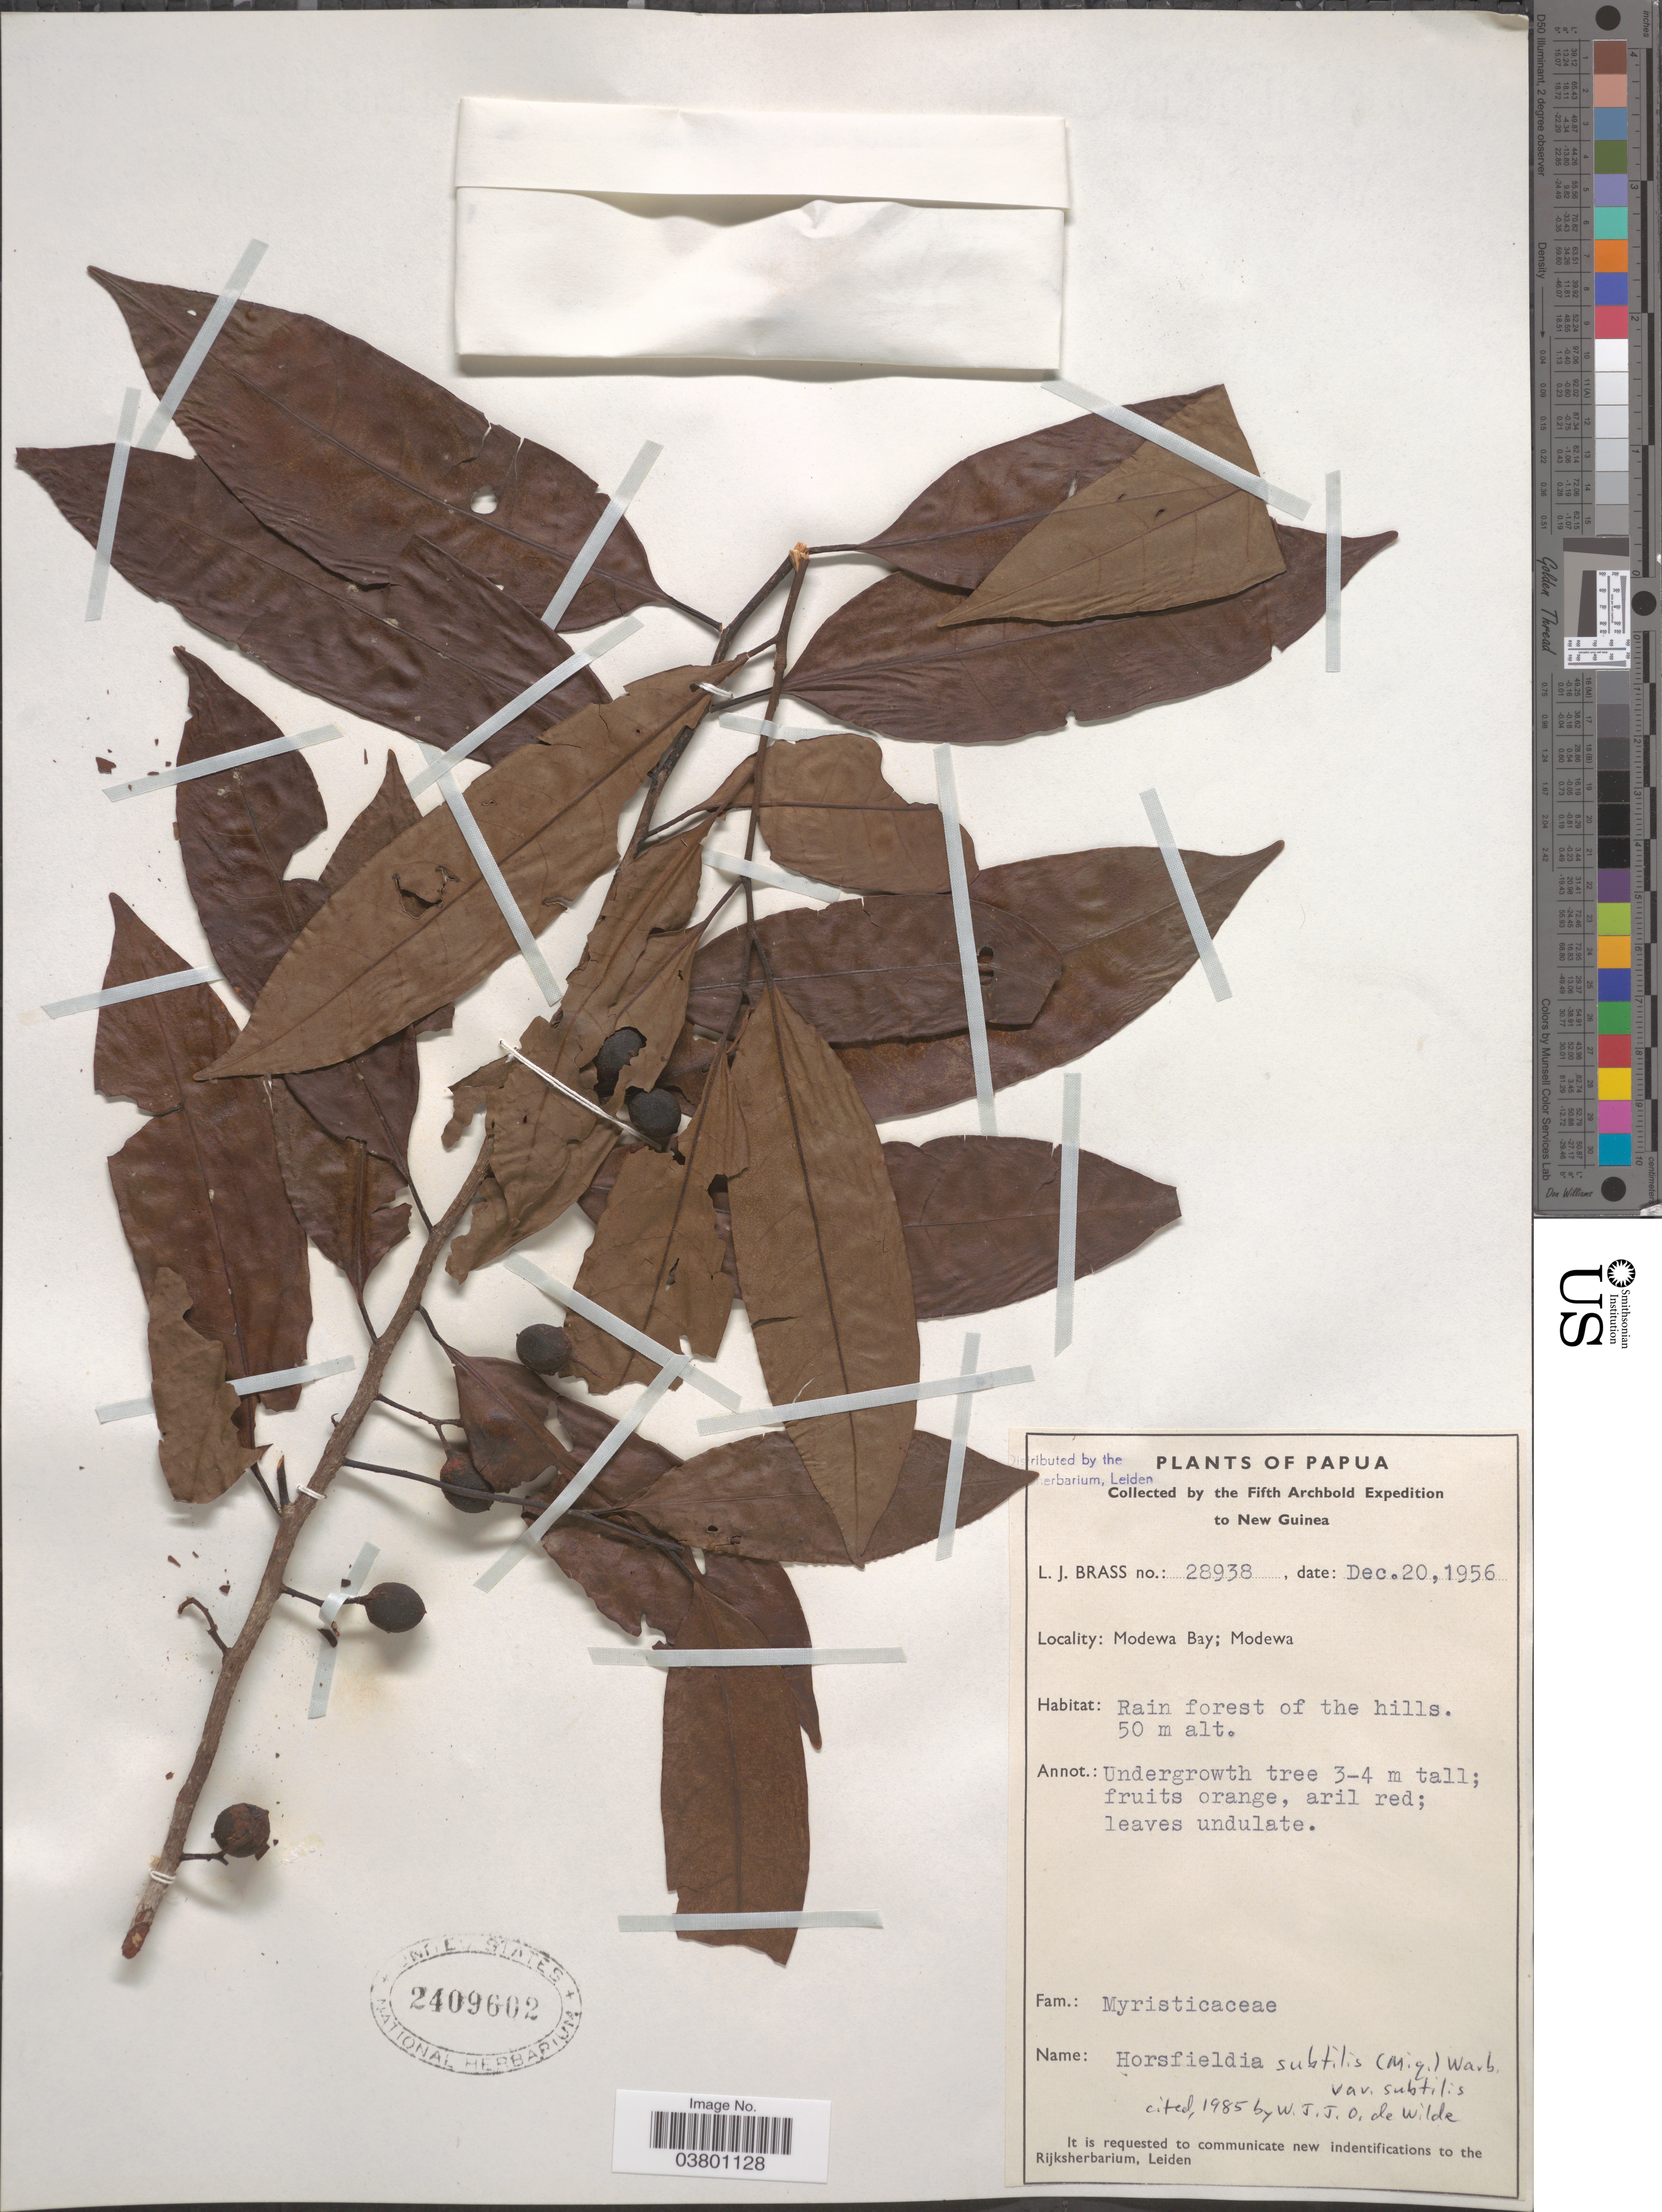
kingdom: Plantae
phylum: Tracheophyta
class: Magnoliopsida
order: Magnoliales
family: Myristicaceae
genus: Horsfieldia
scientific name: Horsfieldia subtilis var. subtilis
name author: Warb.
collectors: L. J. Brass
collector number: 28938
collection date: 1956-12-20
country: Papua New Guinea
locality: Papua. New Guinea. Modewa Bay; Modewa.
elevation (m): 50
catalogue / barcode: US 2409602